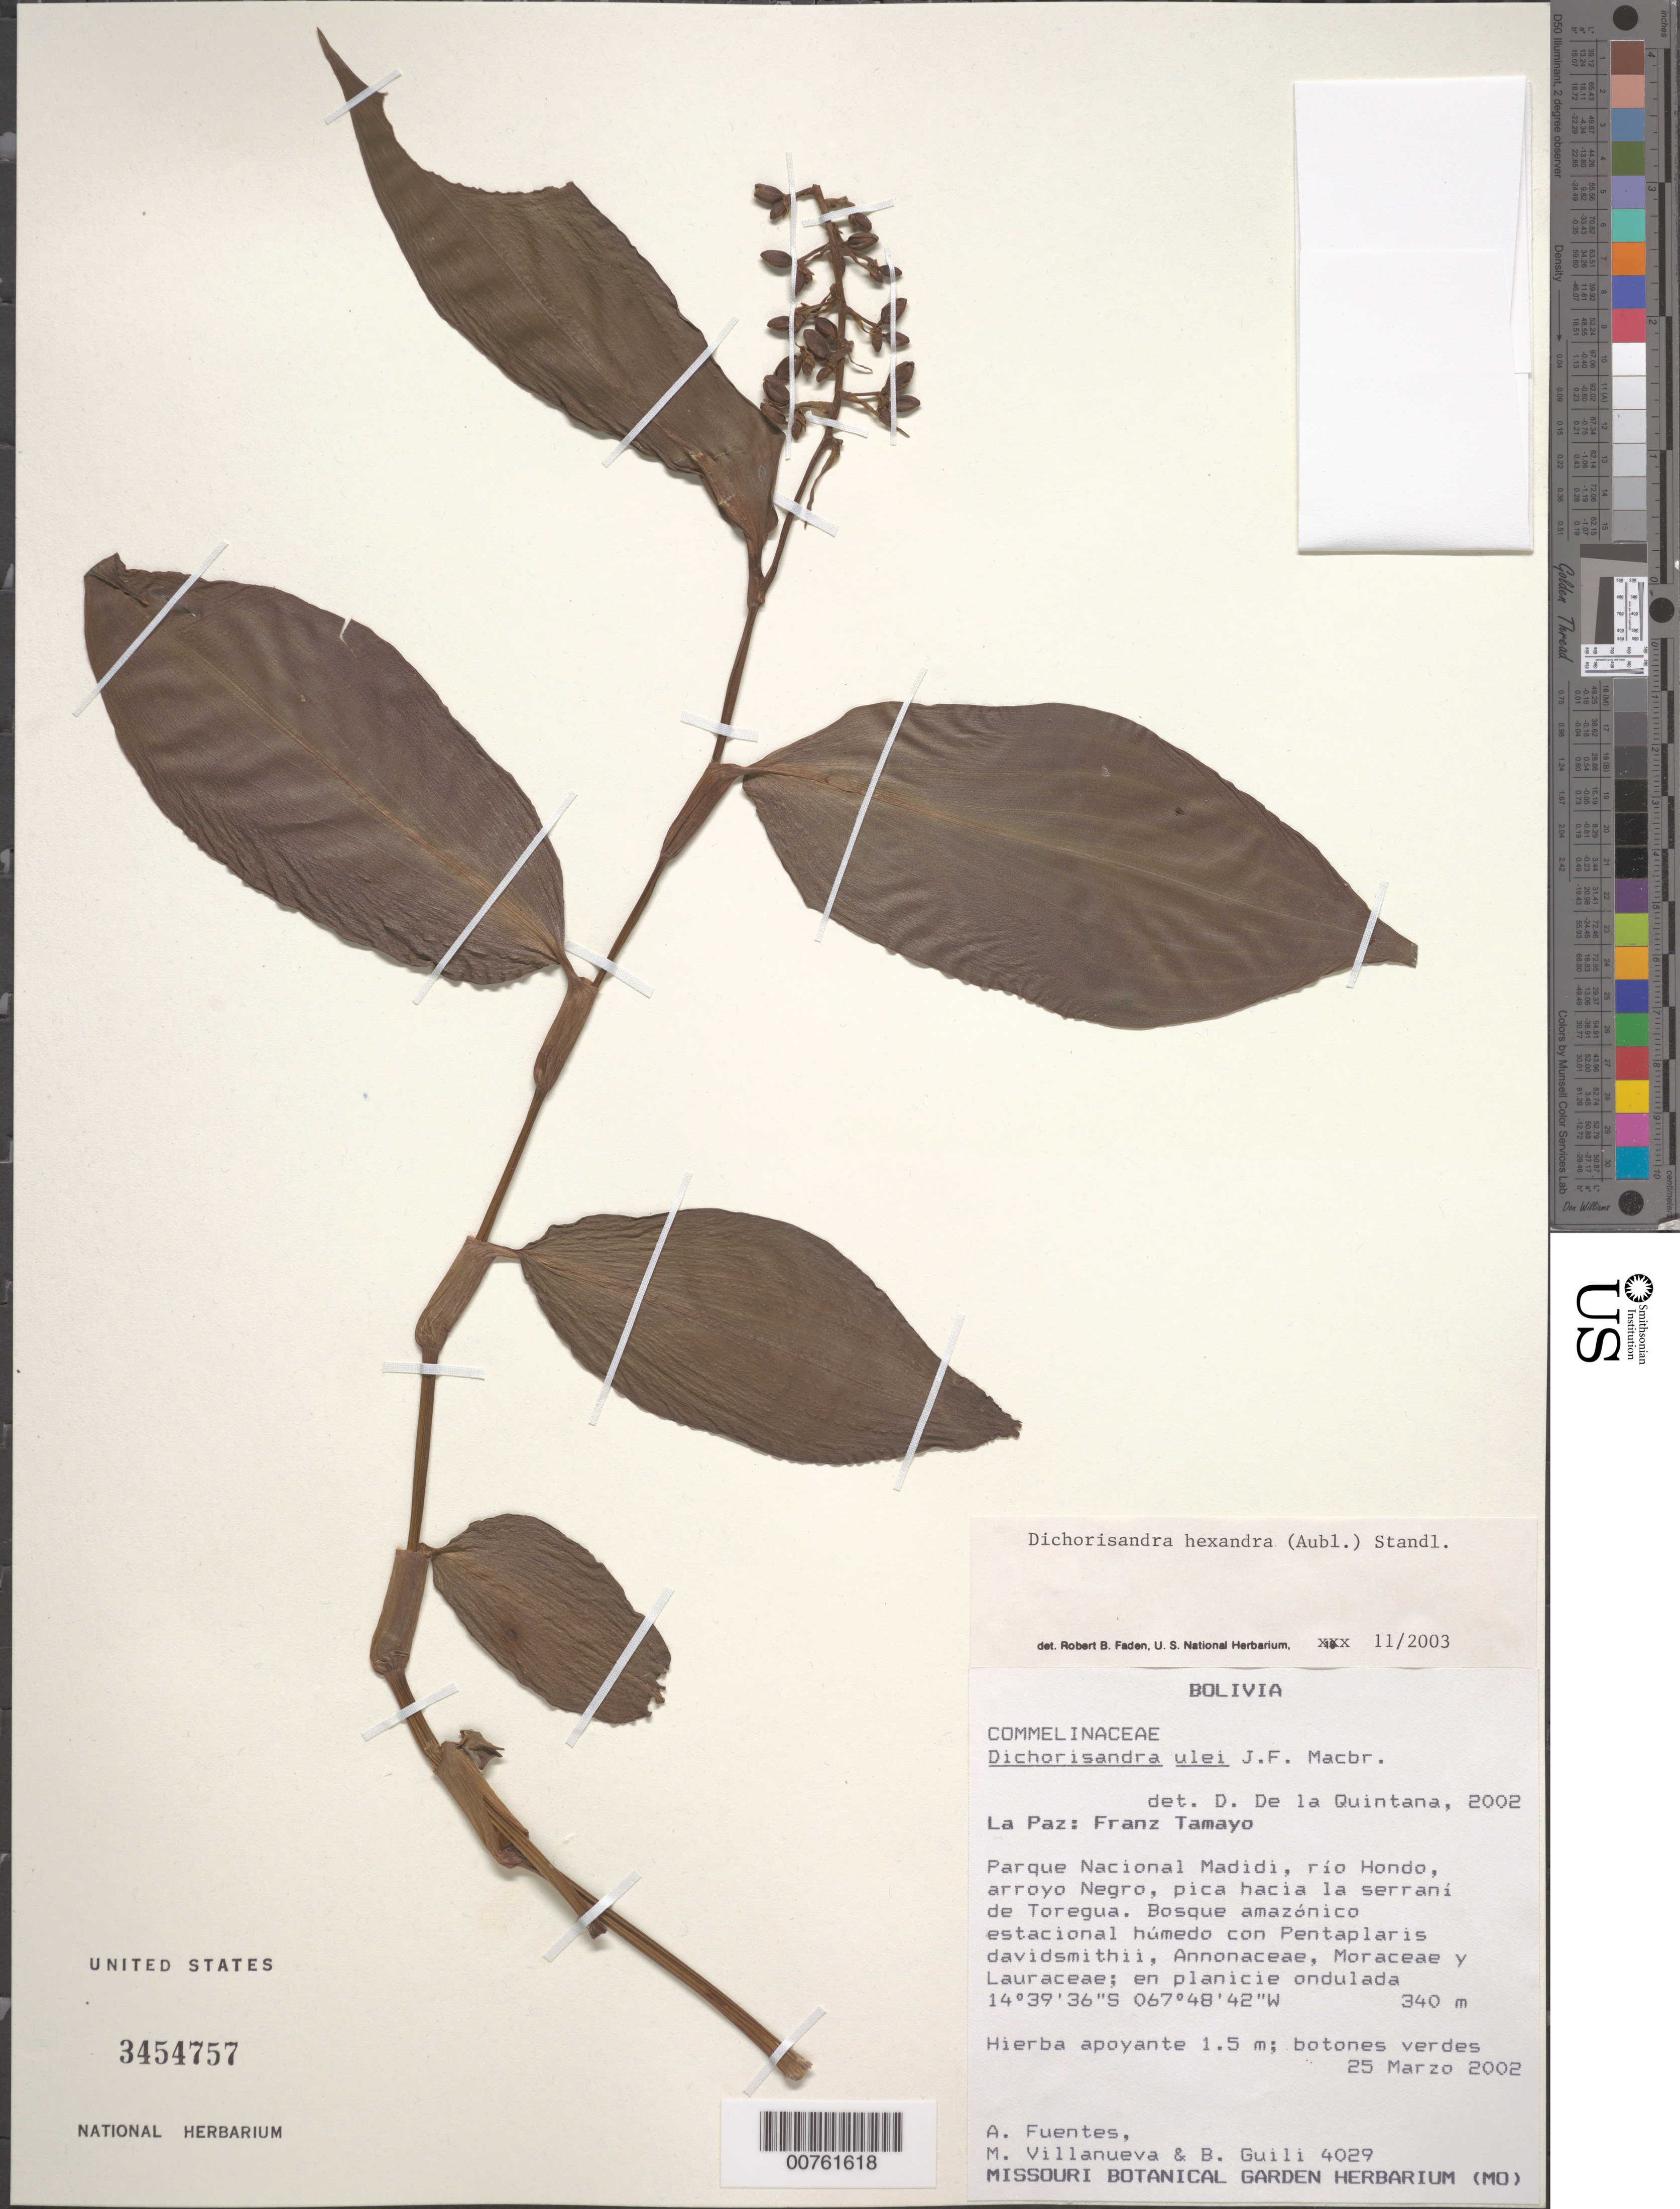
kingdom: Plantae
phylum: Tracheophyta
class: Liliopsida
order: Commelinales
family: Commelinaceae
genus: Dichorisandra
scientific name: Dichorisandra hexandra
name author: (Aubl.) Standl.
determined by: Faden, Robert B., (US), Smithsonian Institution - National Museum of Natural History (UNITED STATES)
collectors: A. F. Fuentes C., M. Villanueva & B. Guili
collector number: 4029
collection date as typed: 25 Mar 2002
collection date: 2002-03-25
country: Bolivia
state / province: La Paz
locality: Franz Tamayo Parque Nacional Madidi Rio Hondo, Arroyo Negro, Pica Hacia la serrani de Toregua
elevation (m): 340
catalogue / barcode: US 3454757